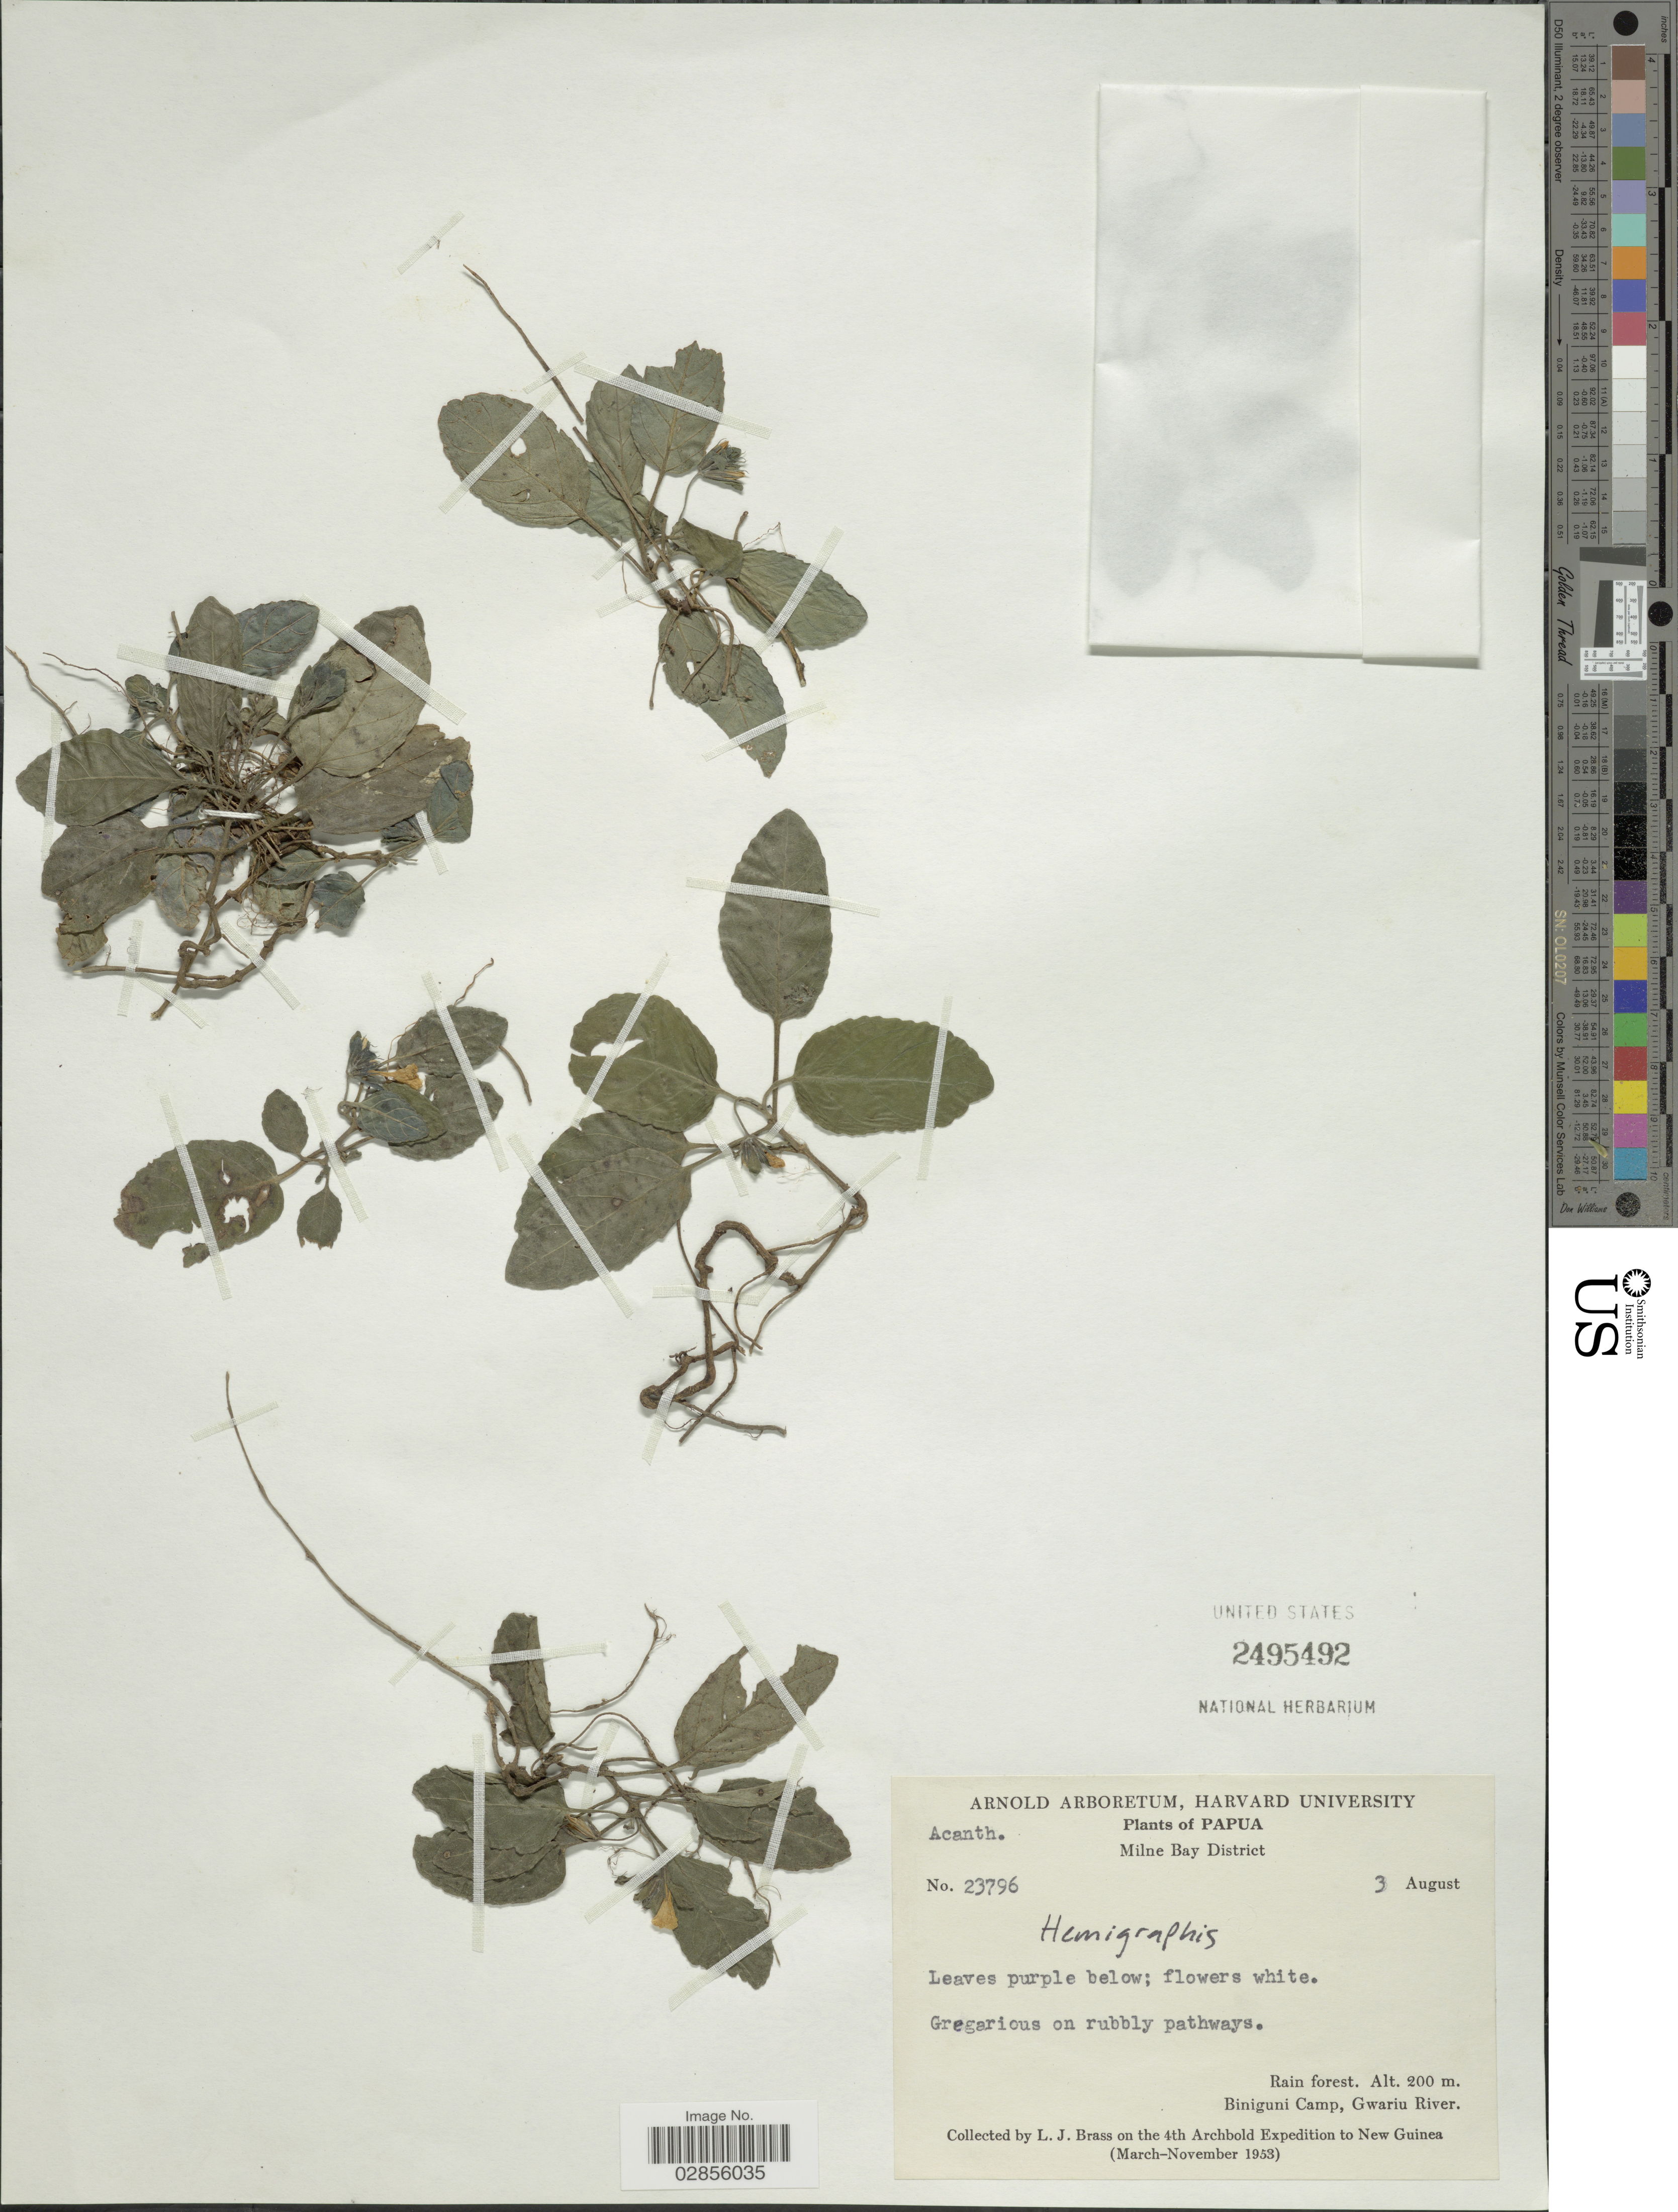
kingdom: Plantae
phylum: Tracheophyta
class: Magnoliopsida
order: Lamiales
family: Acanthaceae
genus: Strobilanthes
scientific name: Strobilanthes sp.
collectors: L. J. Brass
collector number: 23796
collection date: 1953-08-03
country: Papua New Guinea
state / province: Milne Bay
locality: Milne Bay District. Biniguni Camp, Gwariu River.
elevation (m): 200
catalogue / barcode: US 2495492